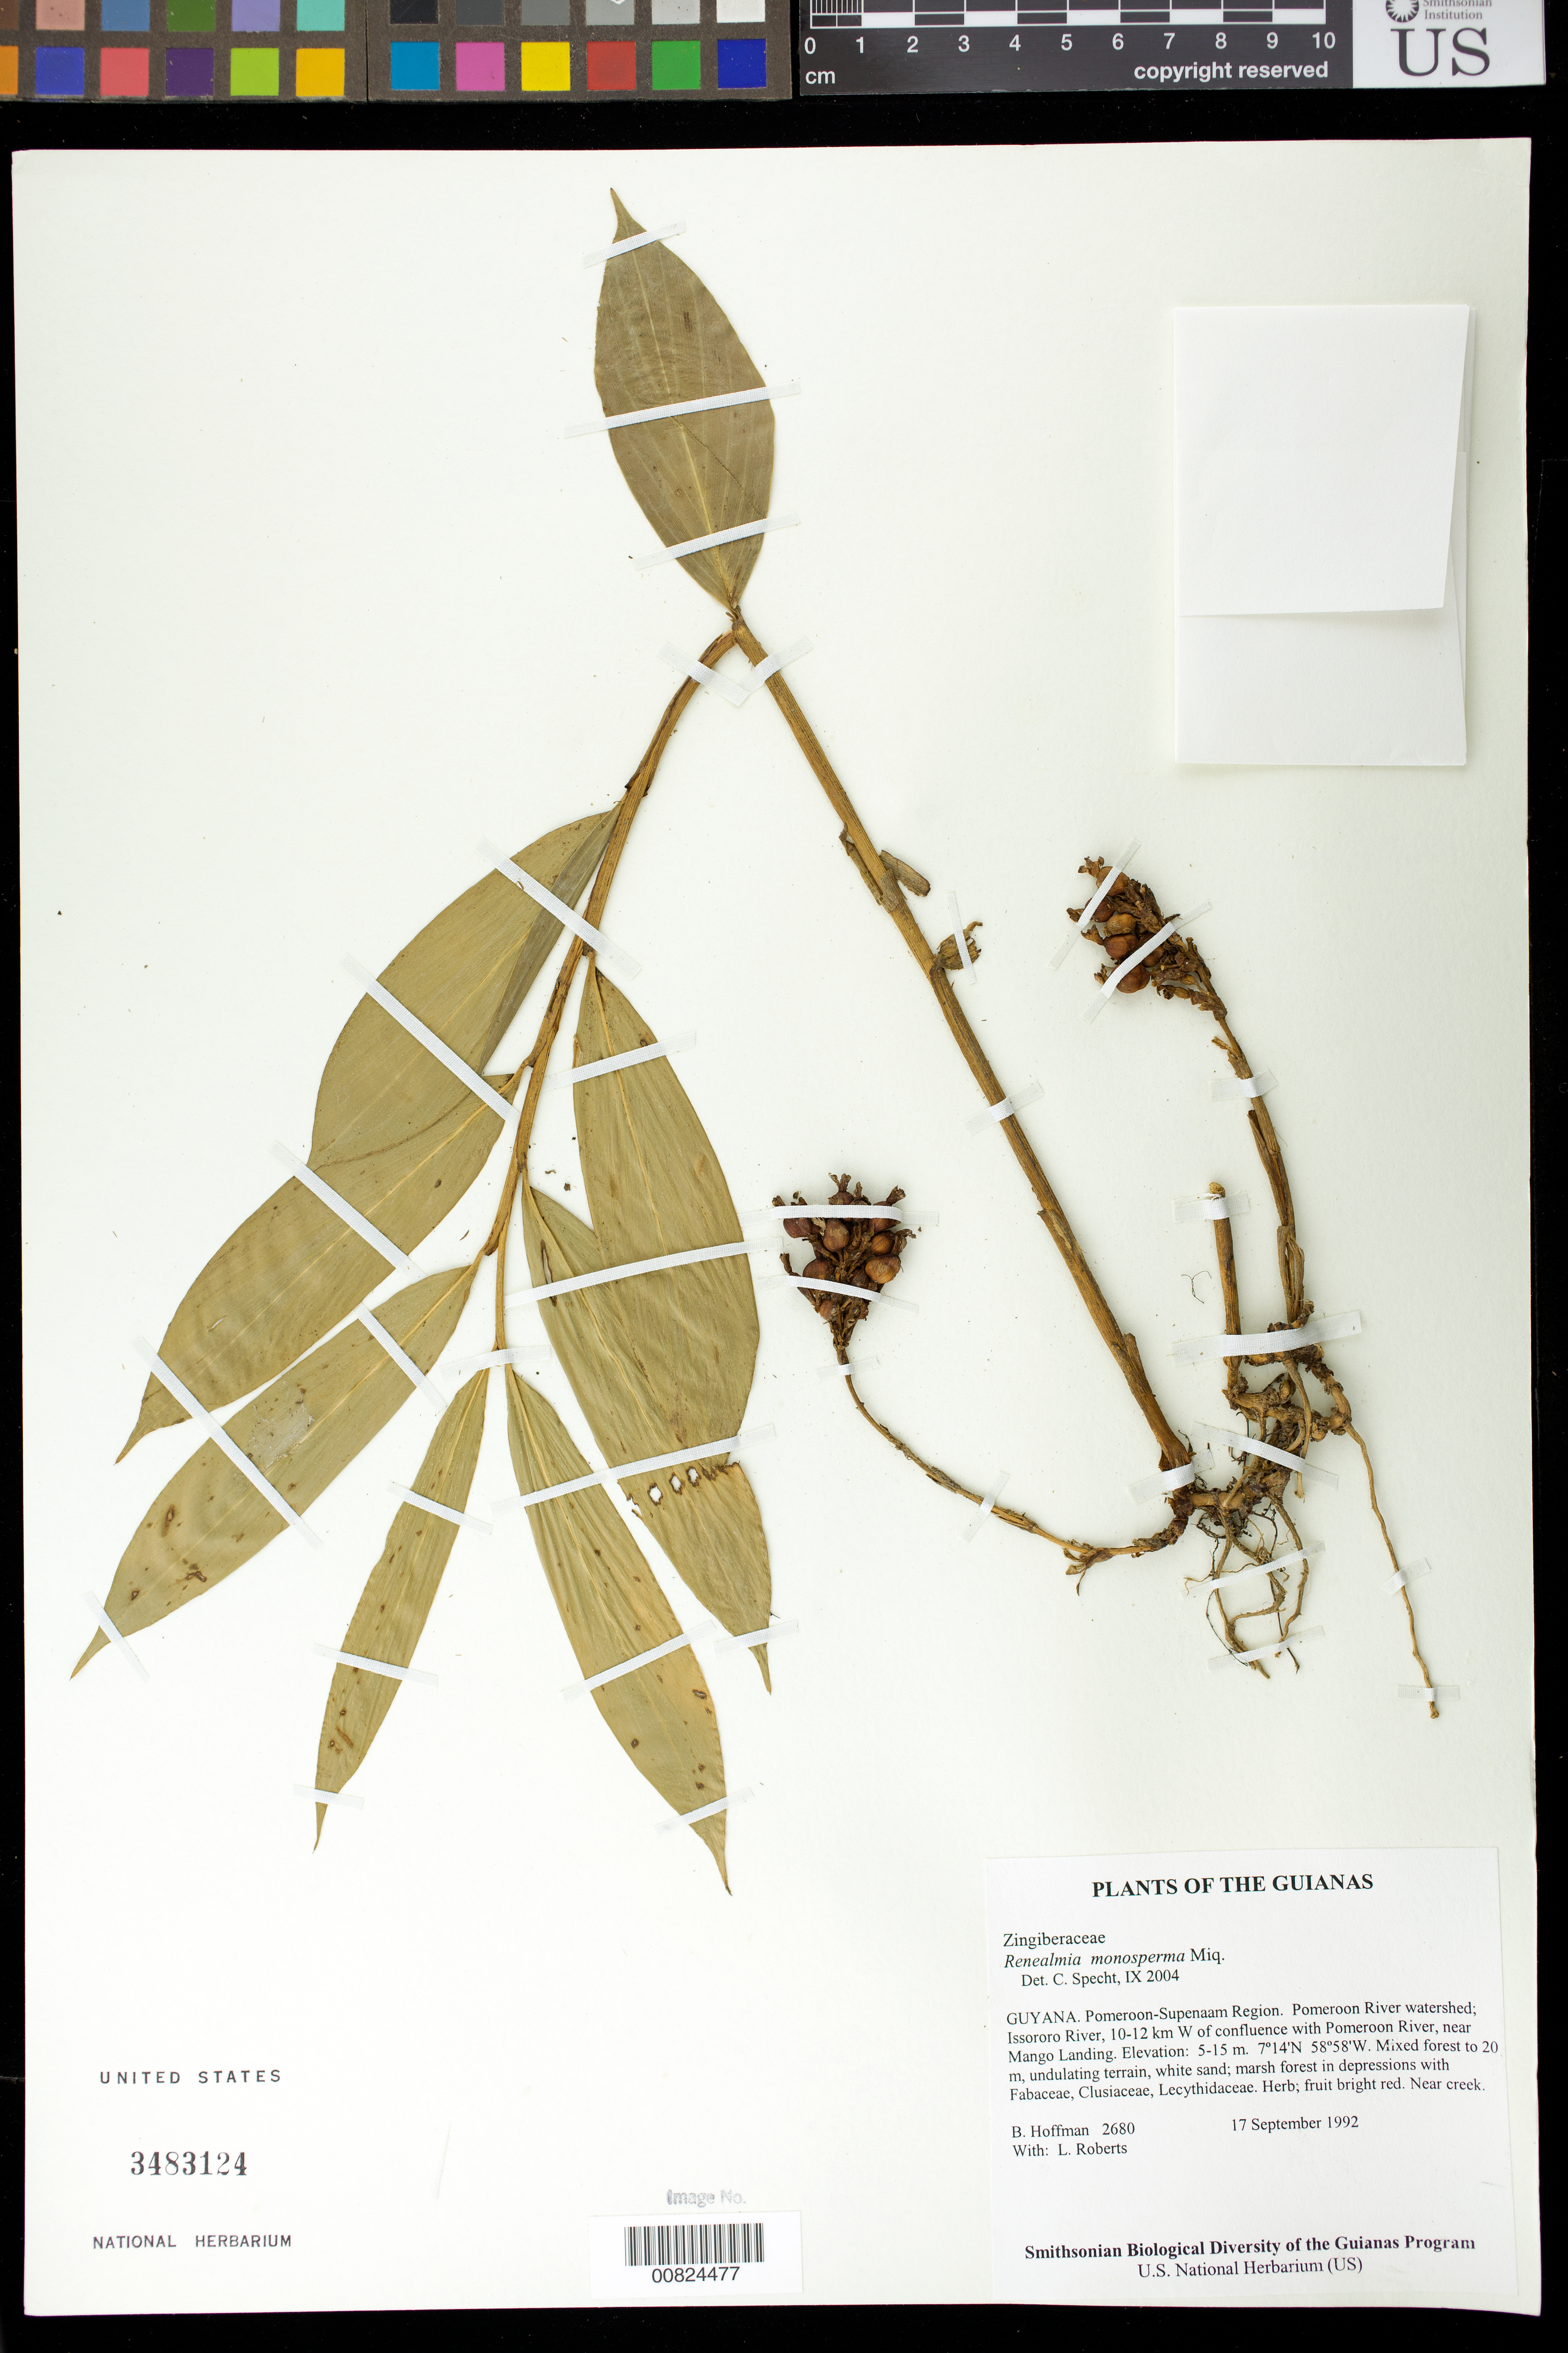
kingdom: Plantae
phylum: Tracheophyta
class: Liliopsida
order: Zingiberales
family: Zingiberaceae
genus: Renealmia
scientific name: Renealmia monosperma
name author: Miq.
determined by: Specht, Chelsea D., University of California (UNITED STATES)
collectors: B. Hoffman & L. Roberts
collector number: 2680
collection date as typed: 17 September 1992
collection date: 1992-09-17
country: Guyana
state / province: Pomeroon-Supenaam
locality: Pomeroon River watershed; Issororo River, 10-12 km W of confluence with Pomeroon River, near Mango Landing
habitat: Mixed forest to 20 m, undulating terrain, white sand; marsh forest in depressions with Fabaceae, Clusiaceae, Lecythidaceae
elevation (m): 5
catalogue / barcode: US 3483124